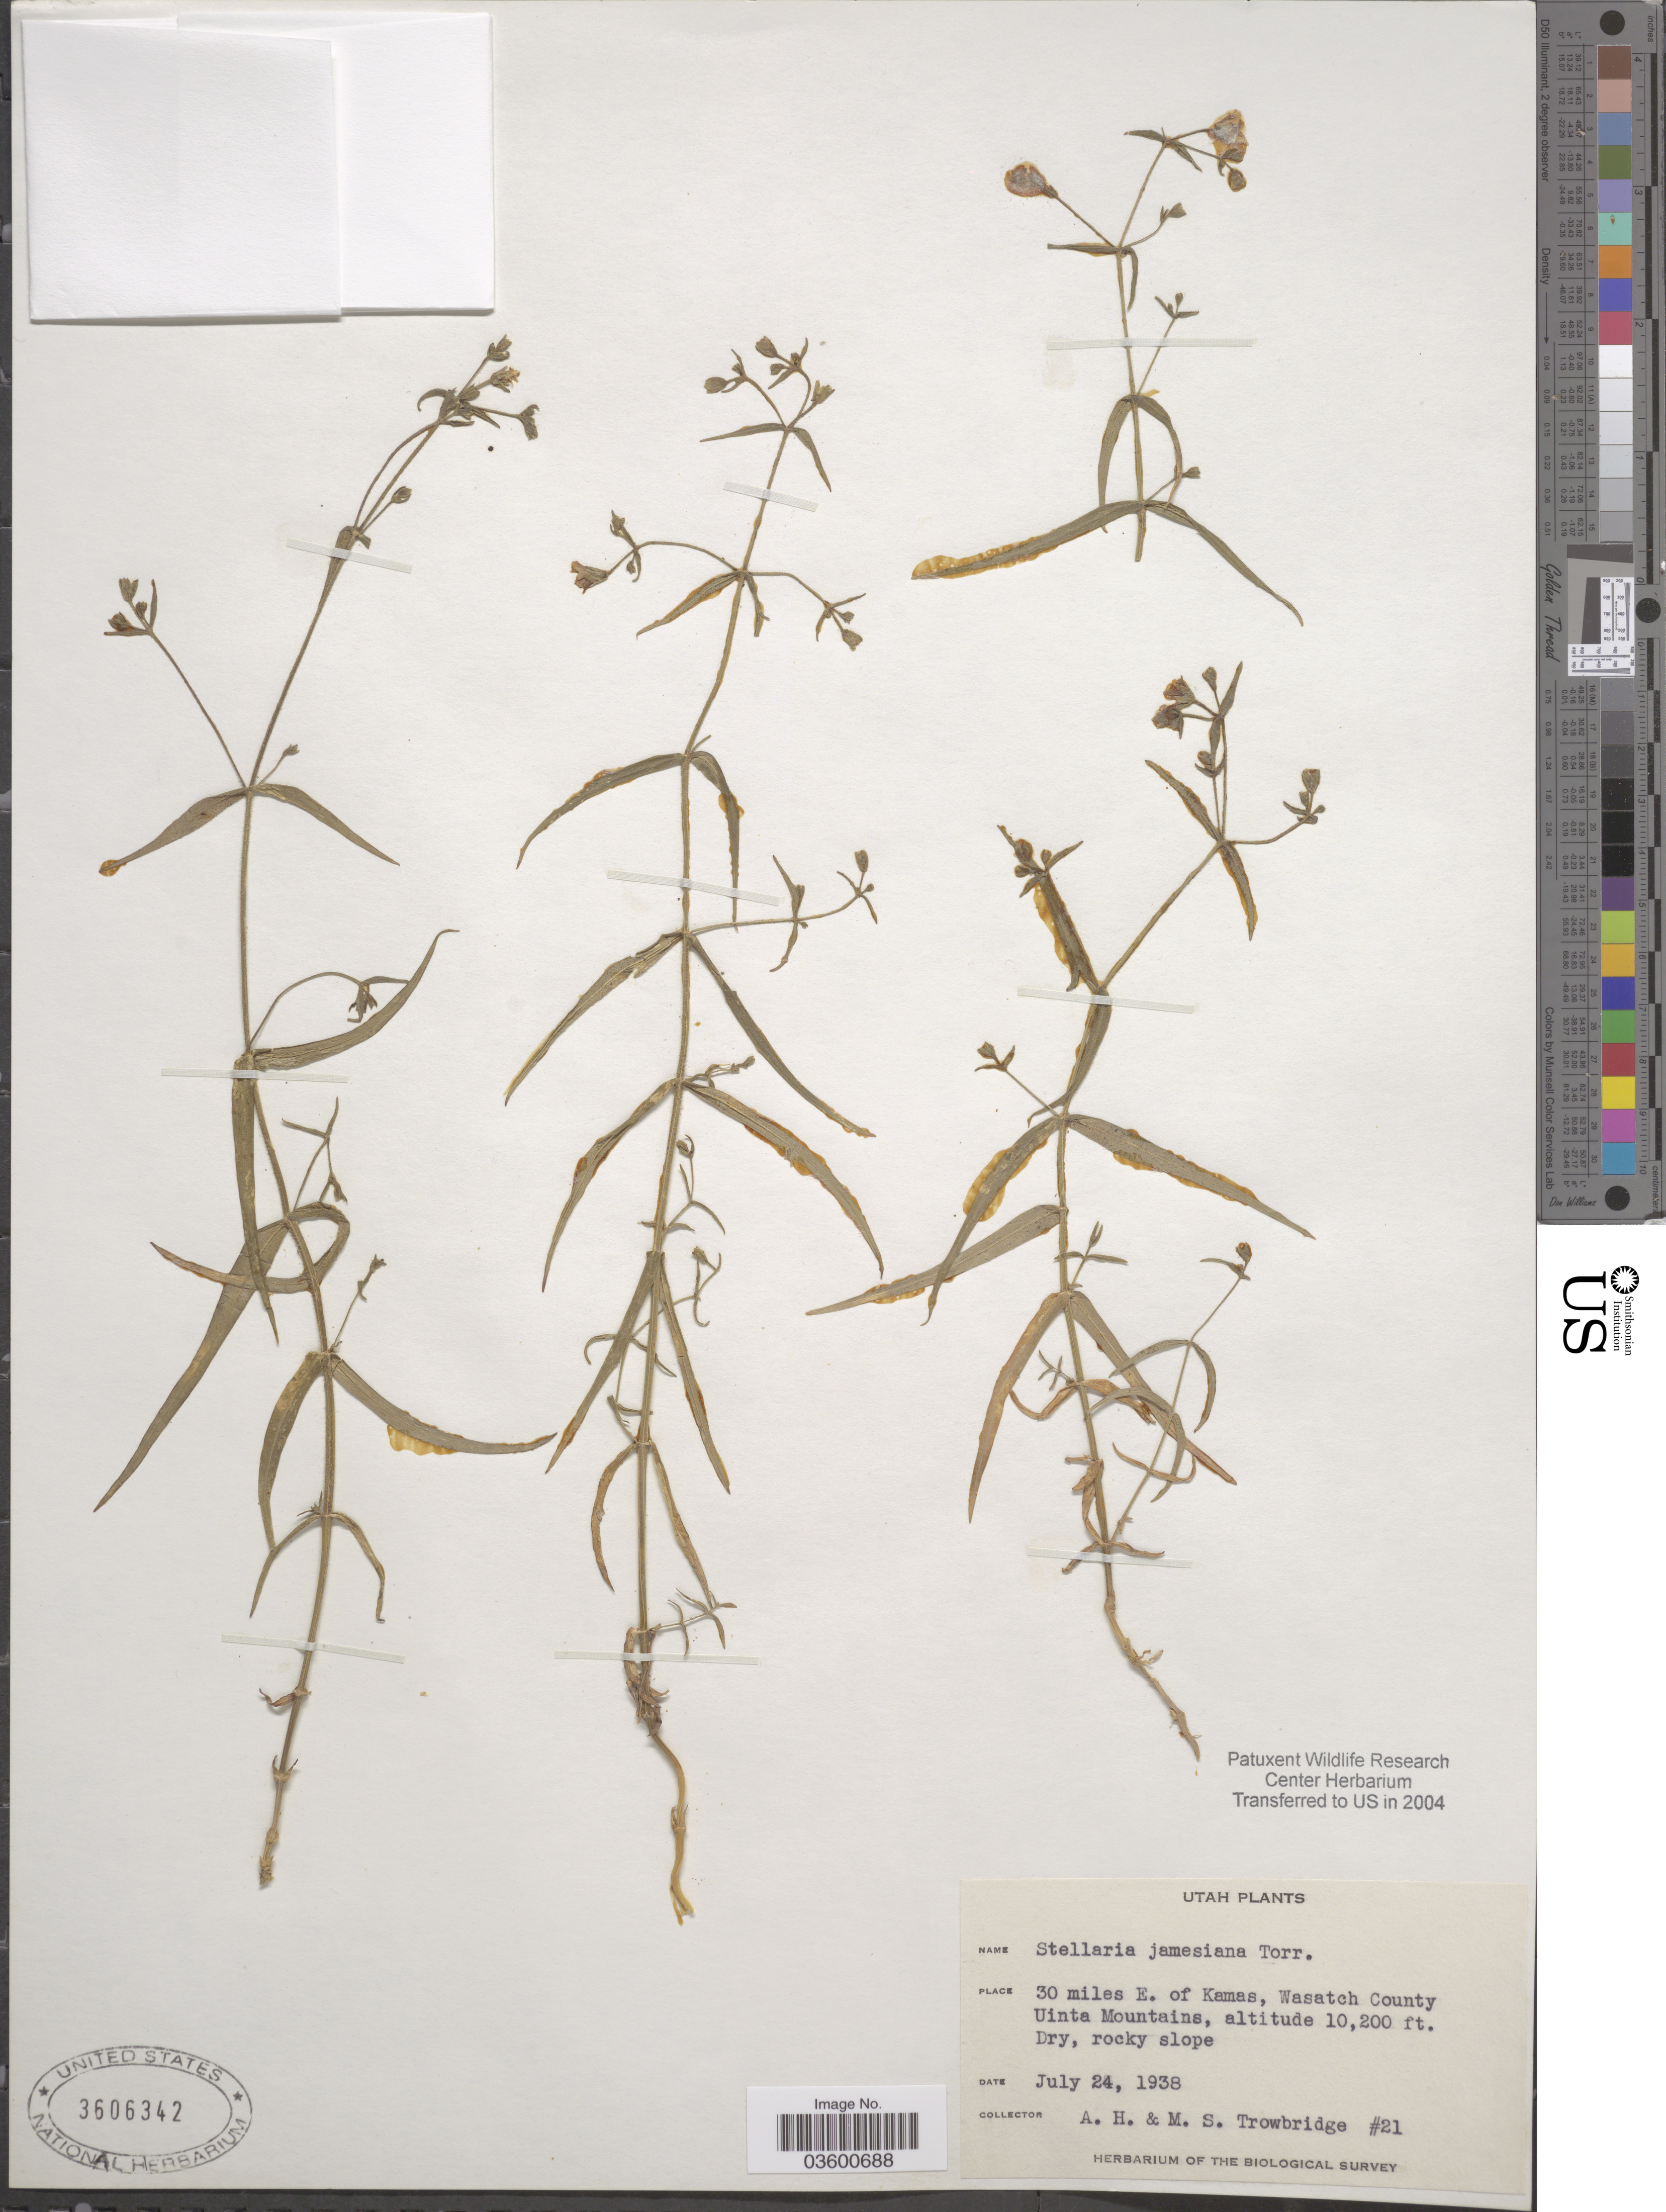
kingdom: Plantae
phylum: Tracheophyta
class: Magnoliopsida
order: Caryophyllales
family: Caryophyllaceae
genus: Pseudostellaria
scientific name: Pseudostellaria jamesiana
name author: (Torr.) W.A. Weber & R.L. Hartm.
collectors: A. H. Trowbridge & M. Trowbridge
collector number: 21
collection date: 1938-07-24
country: United States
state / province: Utah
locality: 30 miles E. of Kamas, Wasatch County, Uinta Mountains.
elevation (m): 3109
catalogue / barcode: US 3606342